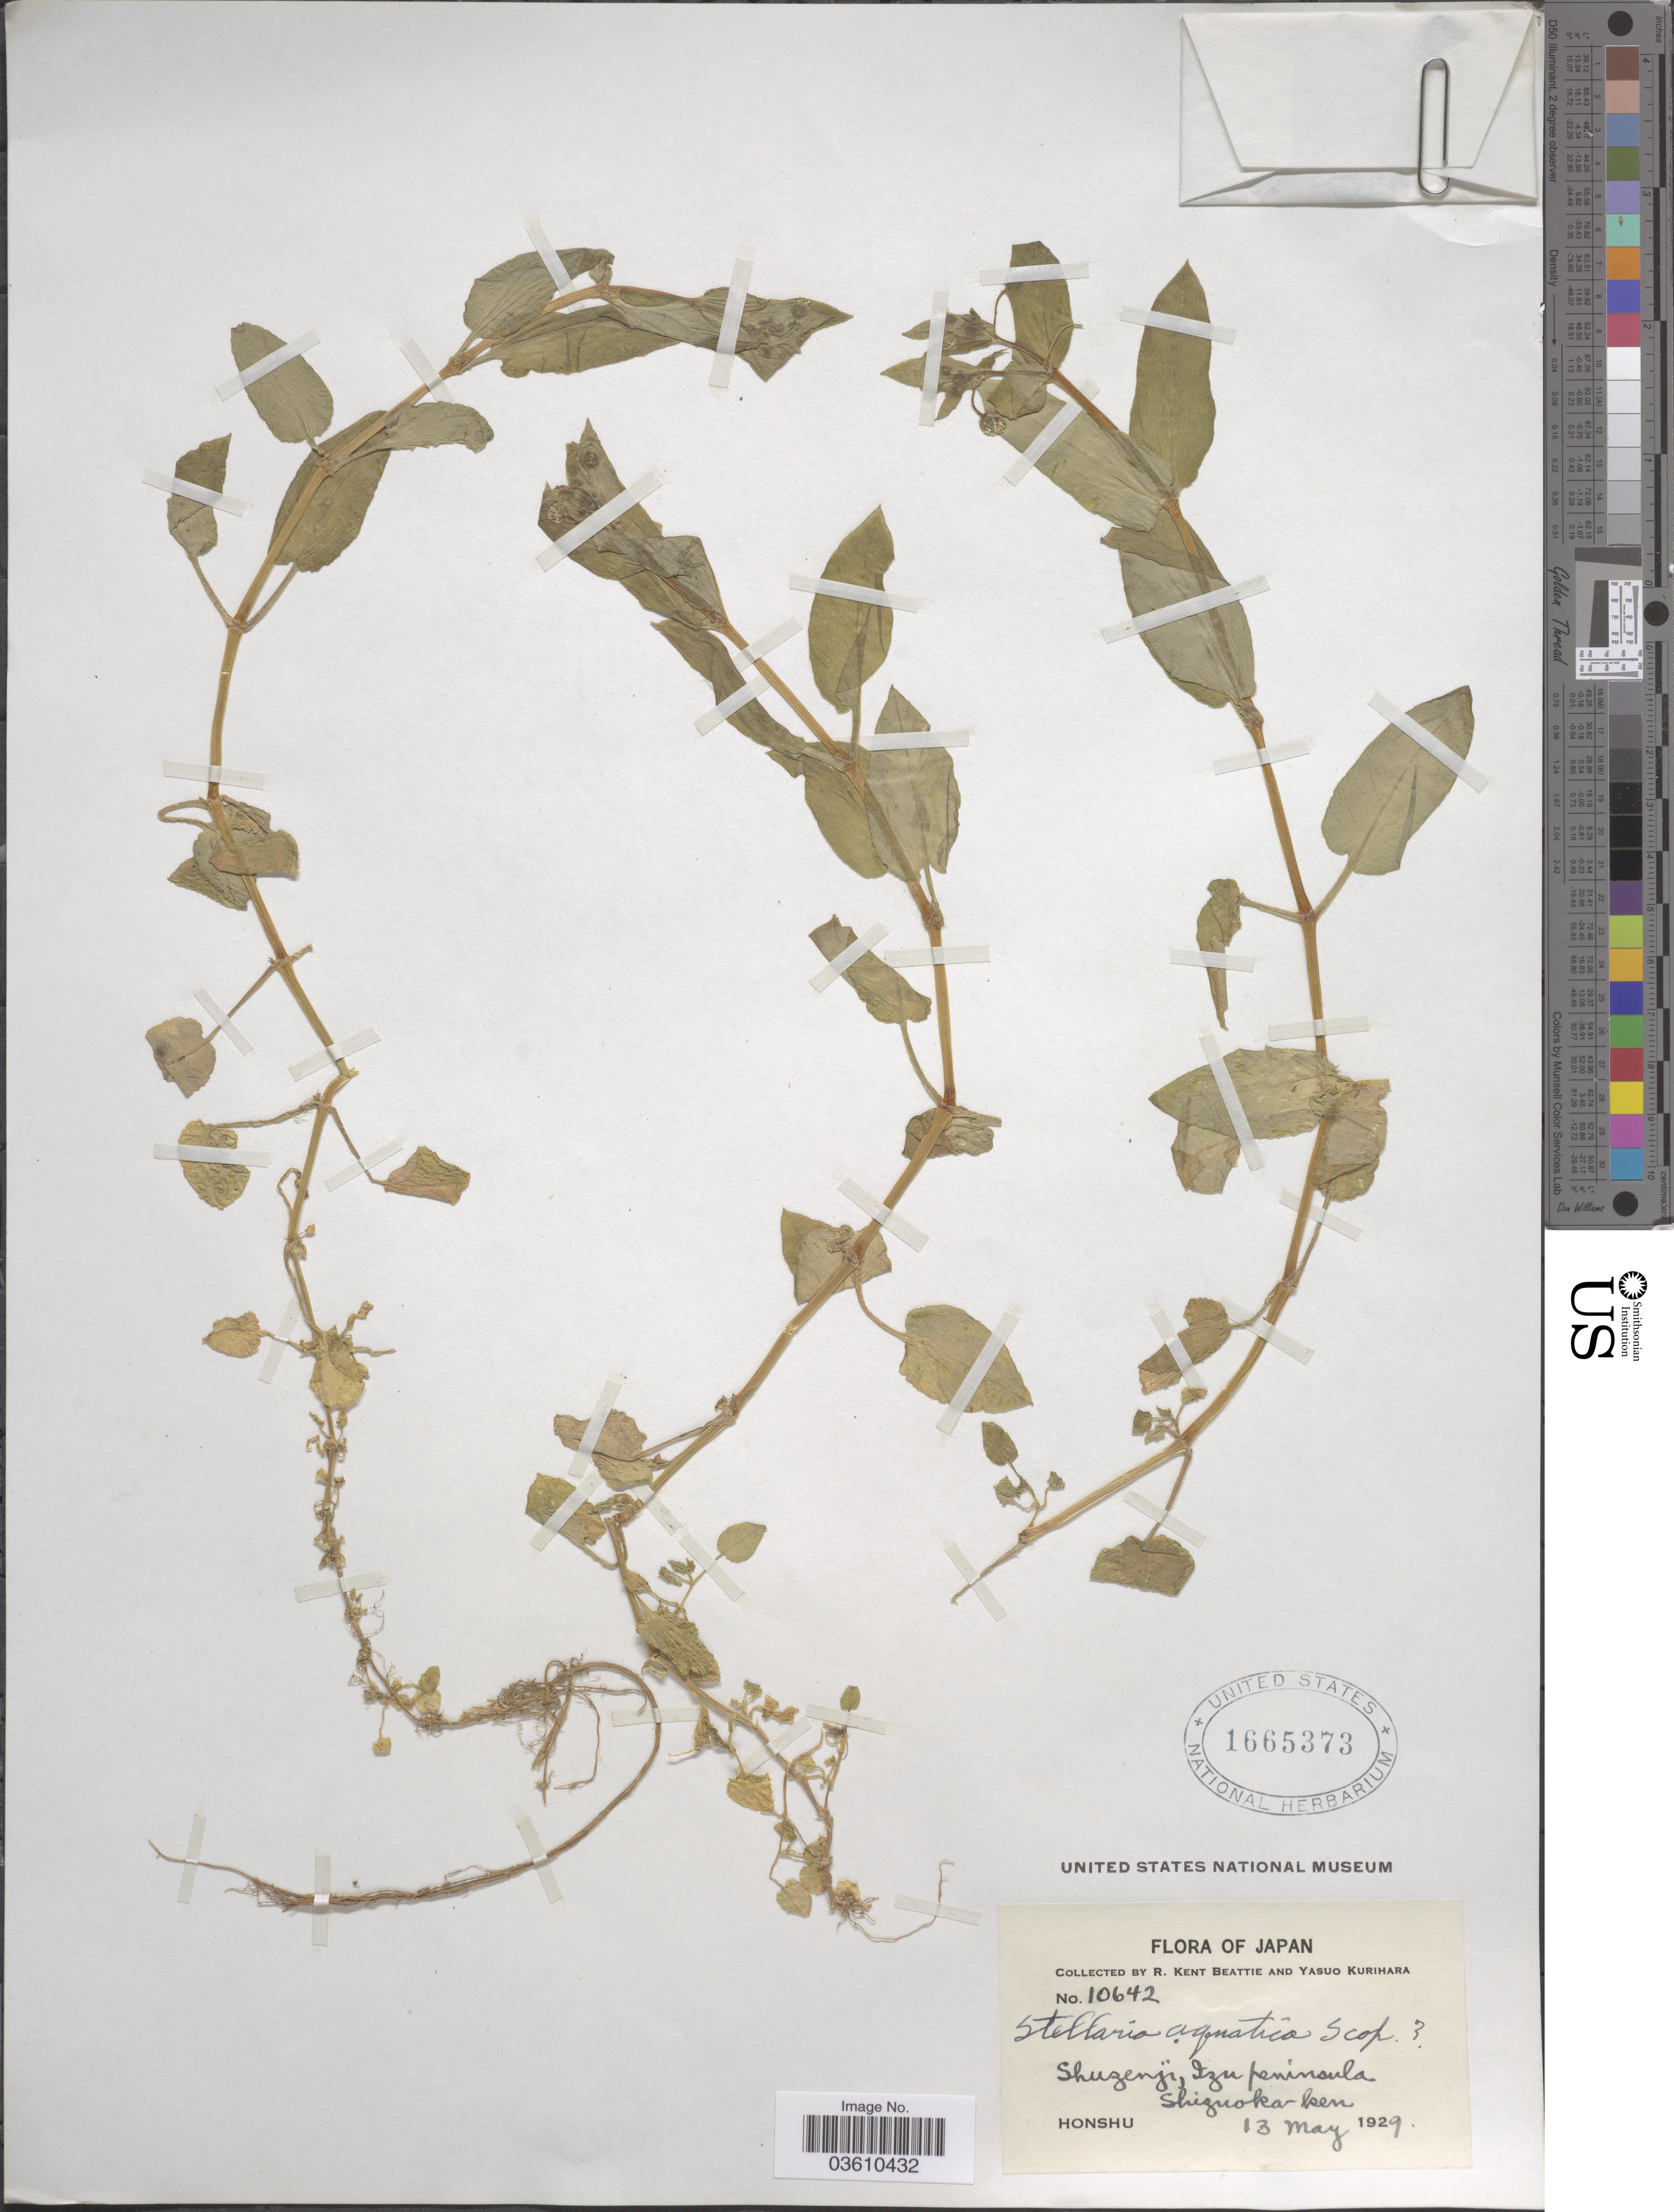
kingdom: Plantae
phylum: Tracheophyta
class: Magnoliopsida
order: Caryophyllales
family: Caryophyllaceae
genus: Stellaria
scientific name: Stellaria aquatica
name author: L.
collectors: R. K. Beattie & Y. Kurihara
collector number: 10642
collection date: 1929-05-13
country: Japan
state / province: Sizuoka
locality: Shuzenji, Izu peninsula. Shizuoka-ken. Honshu.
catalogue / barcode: US 1665373